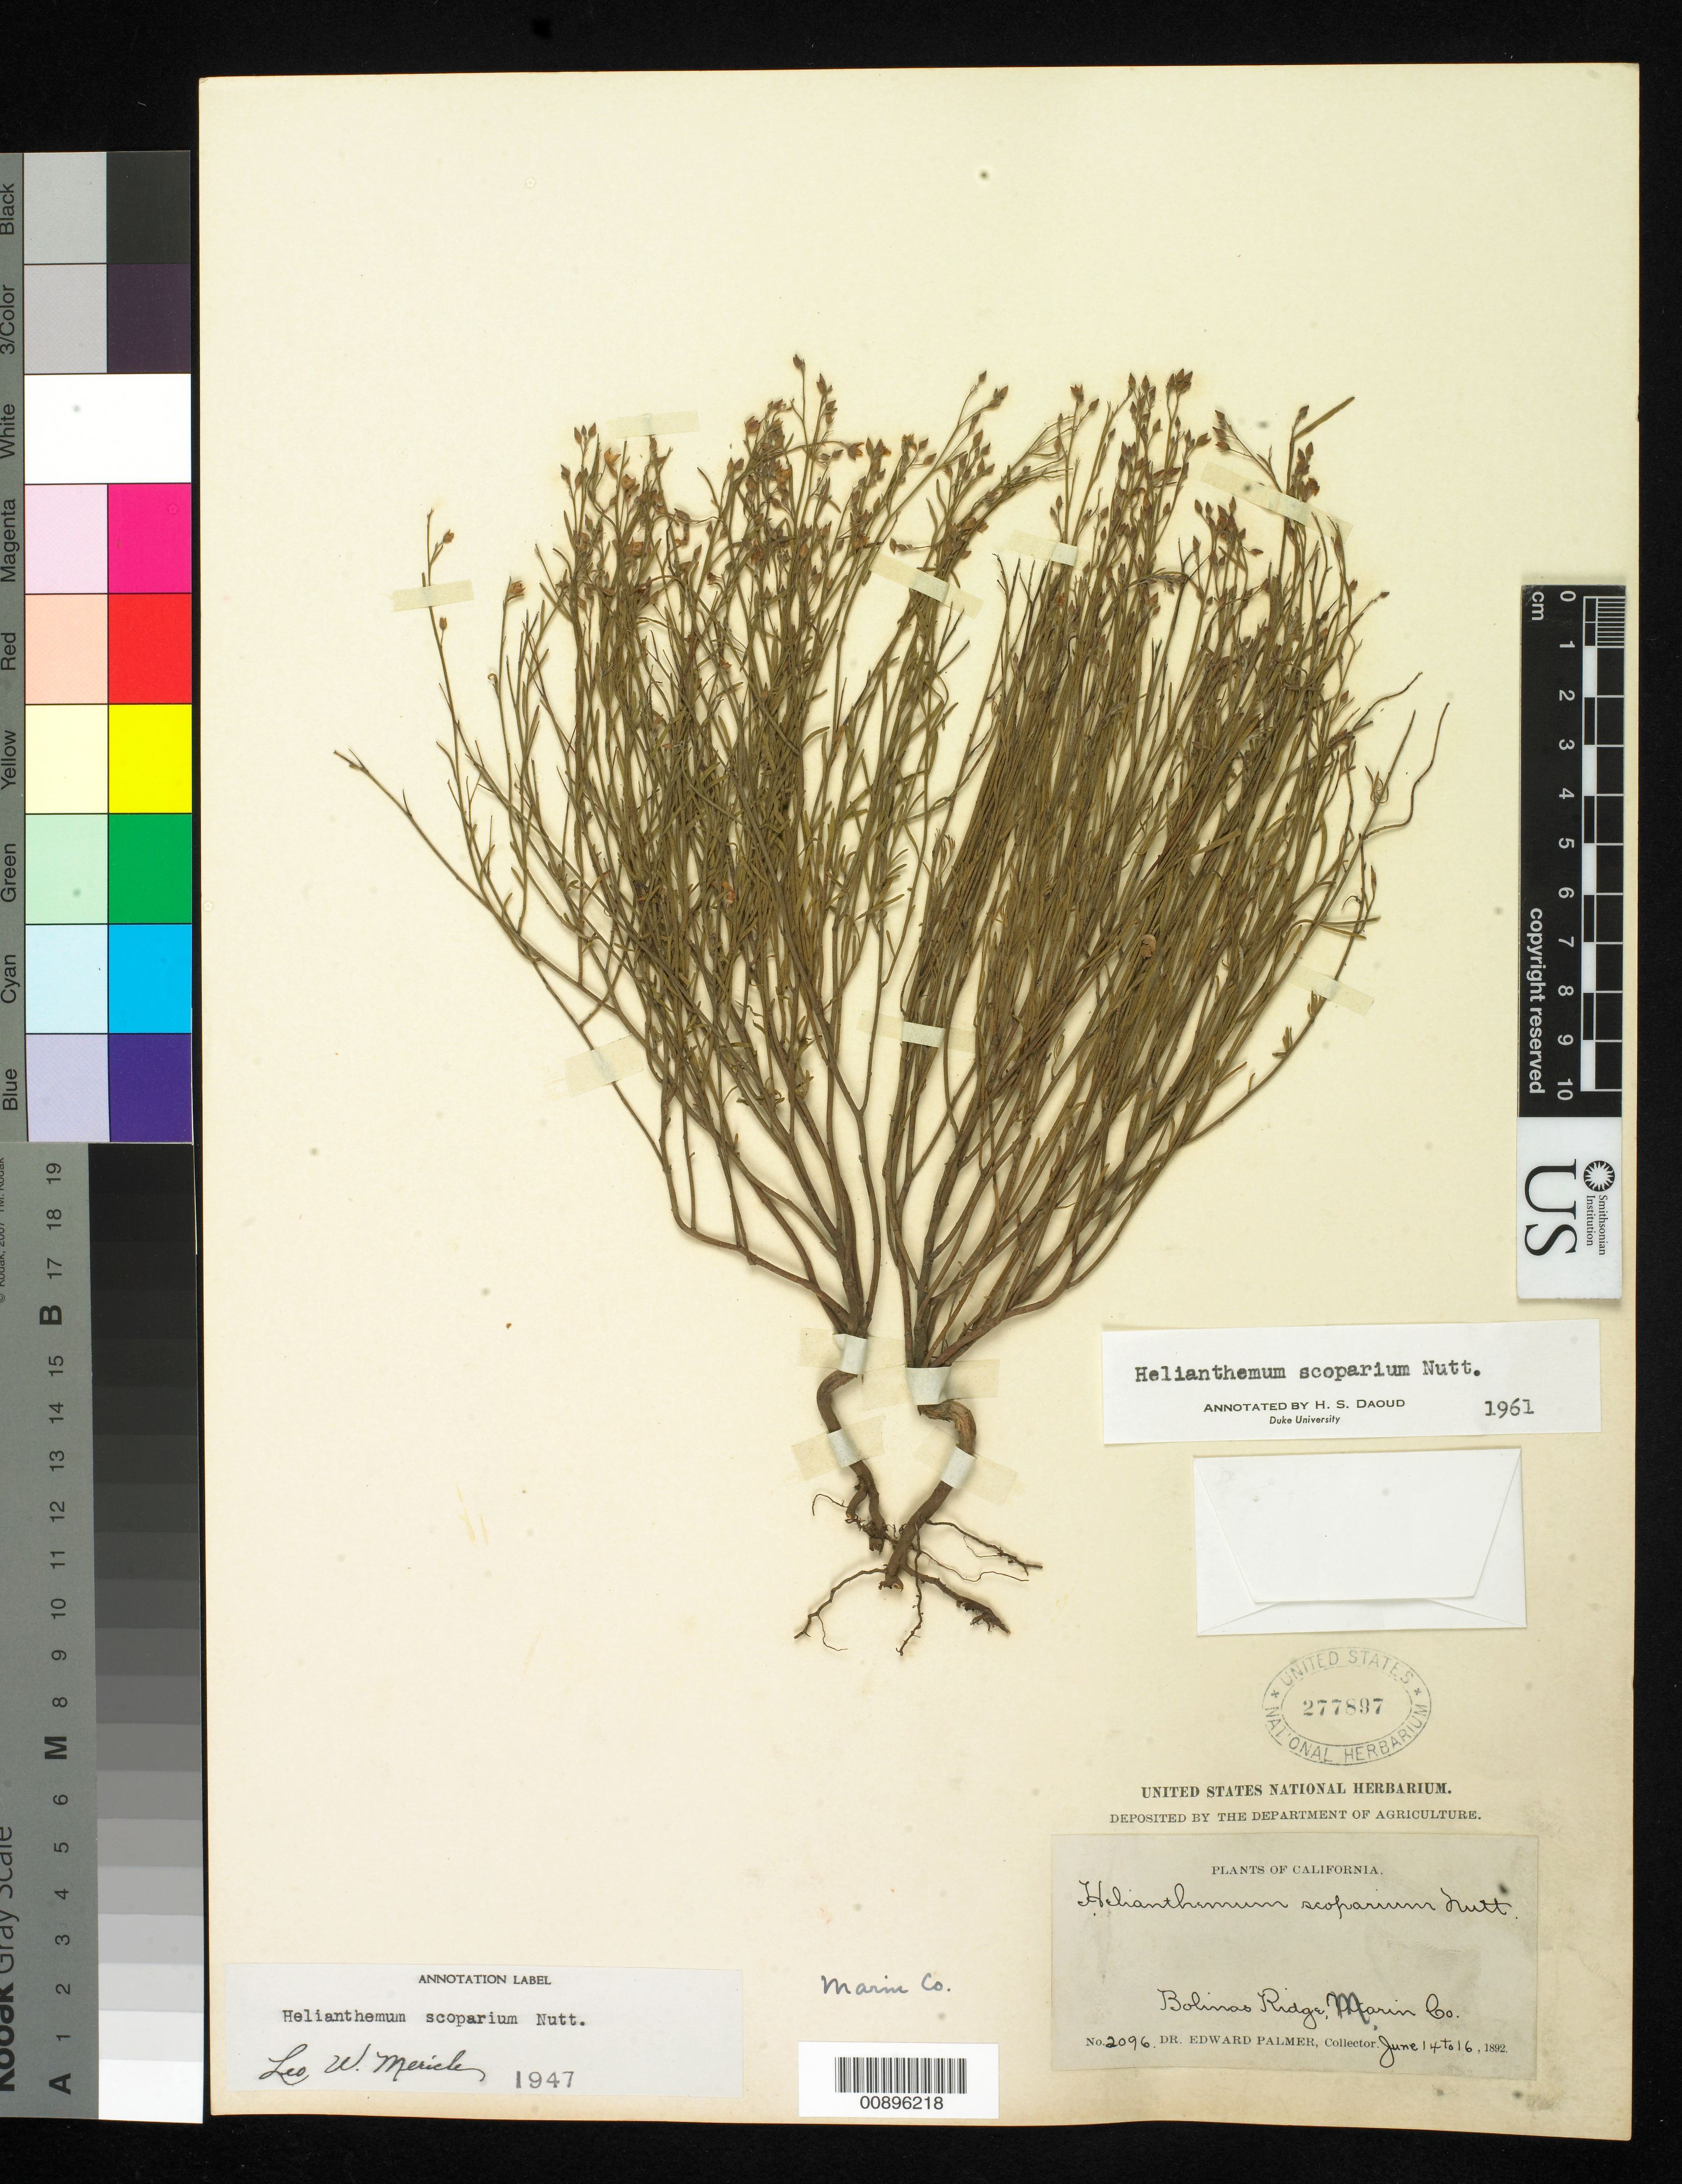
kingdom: Plantae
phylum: Tracheophyta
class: Magnoliopsida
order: Malvales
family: Cistaceae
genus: Helianthemum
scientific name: Helianthemum scoparium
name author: Nutt. ex Torr. & A. Gray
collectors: E. Palmer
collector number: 2096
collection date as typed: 14 Jun 1892 to 16 Jun 1892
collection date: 1892-06-14/1892-06-16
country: United States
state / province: California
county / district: Marin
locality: Bolinas Ridge, Marin County, California.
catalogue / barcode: US 277897